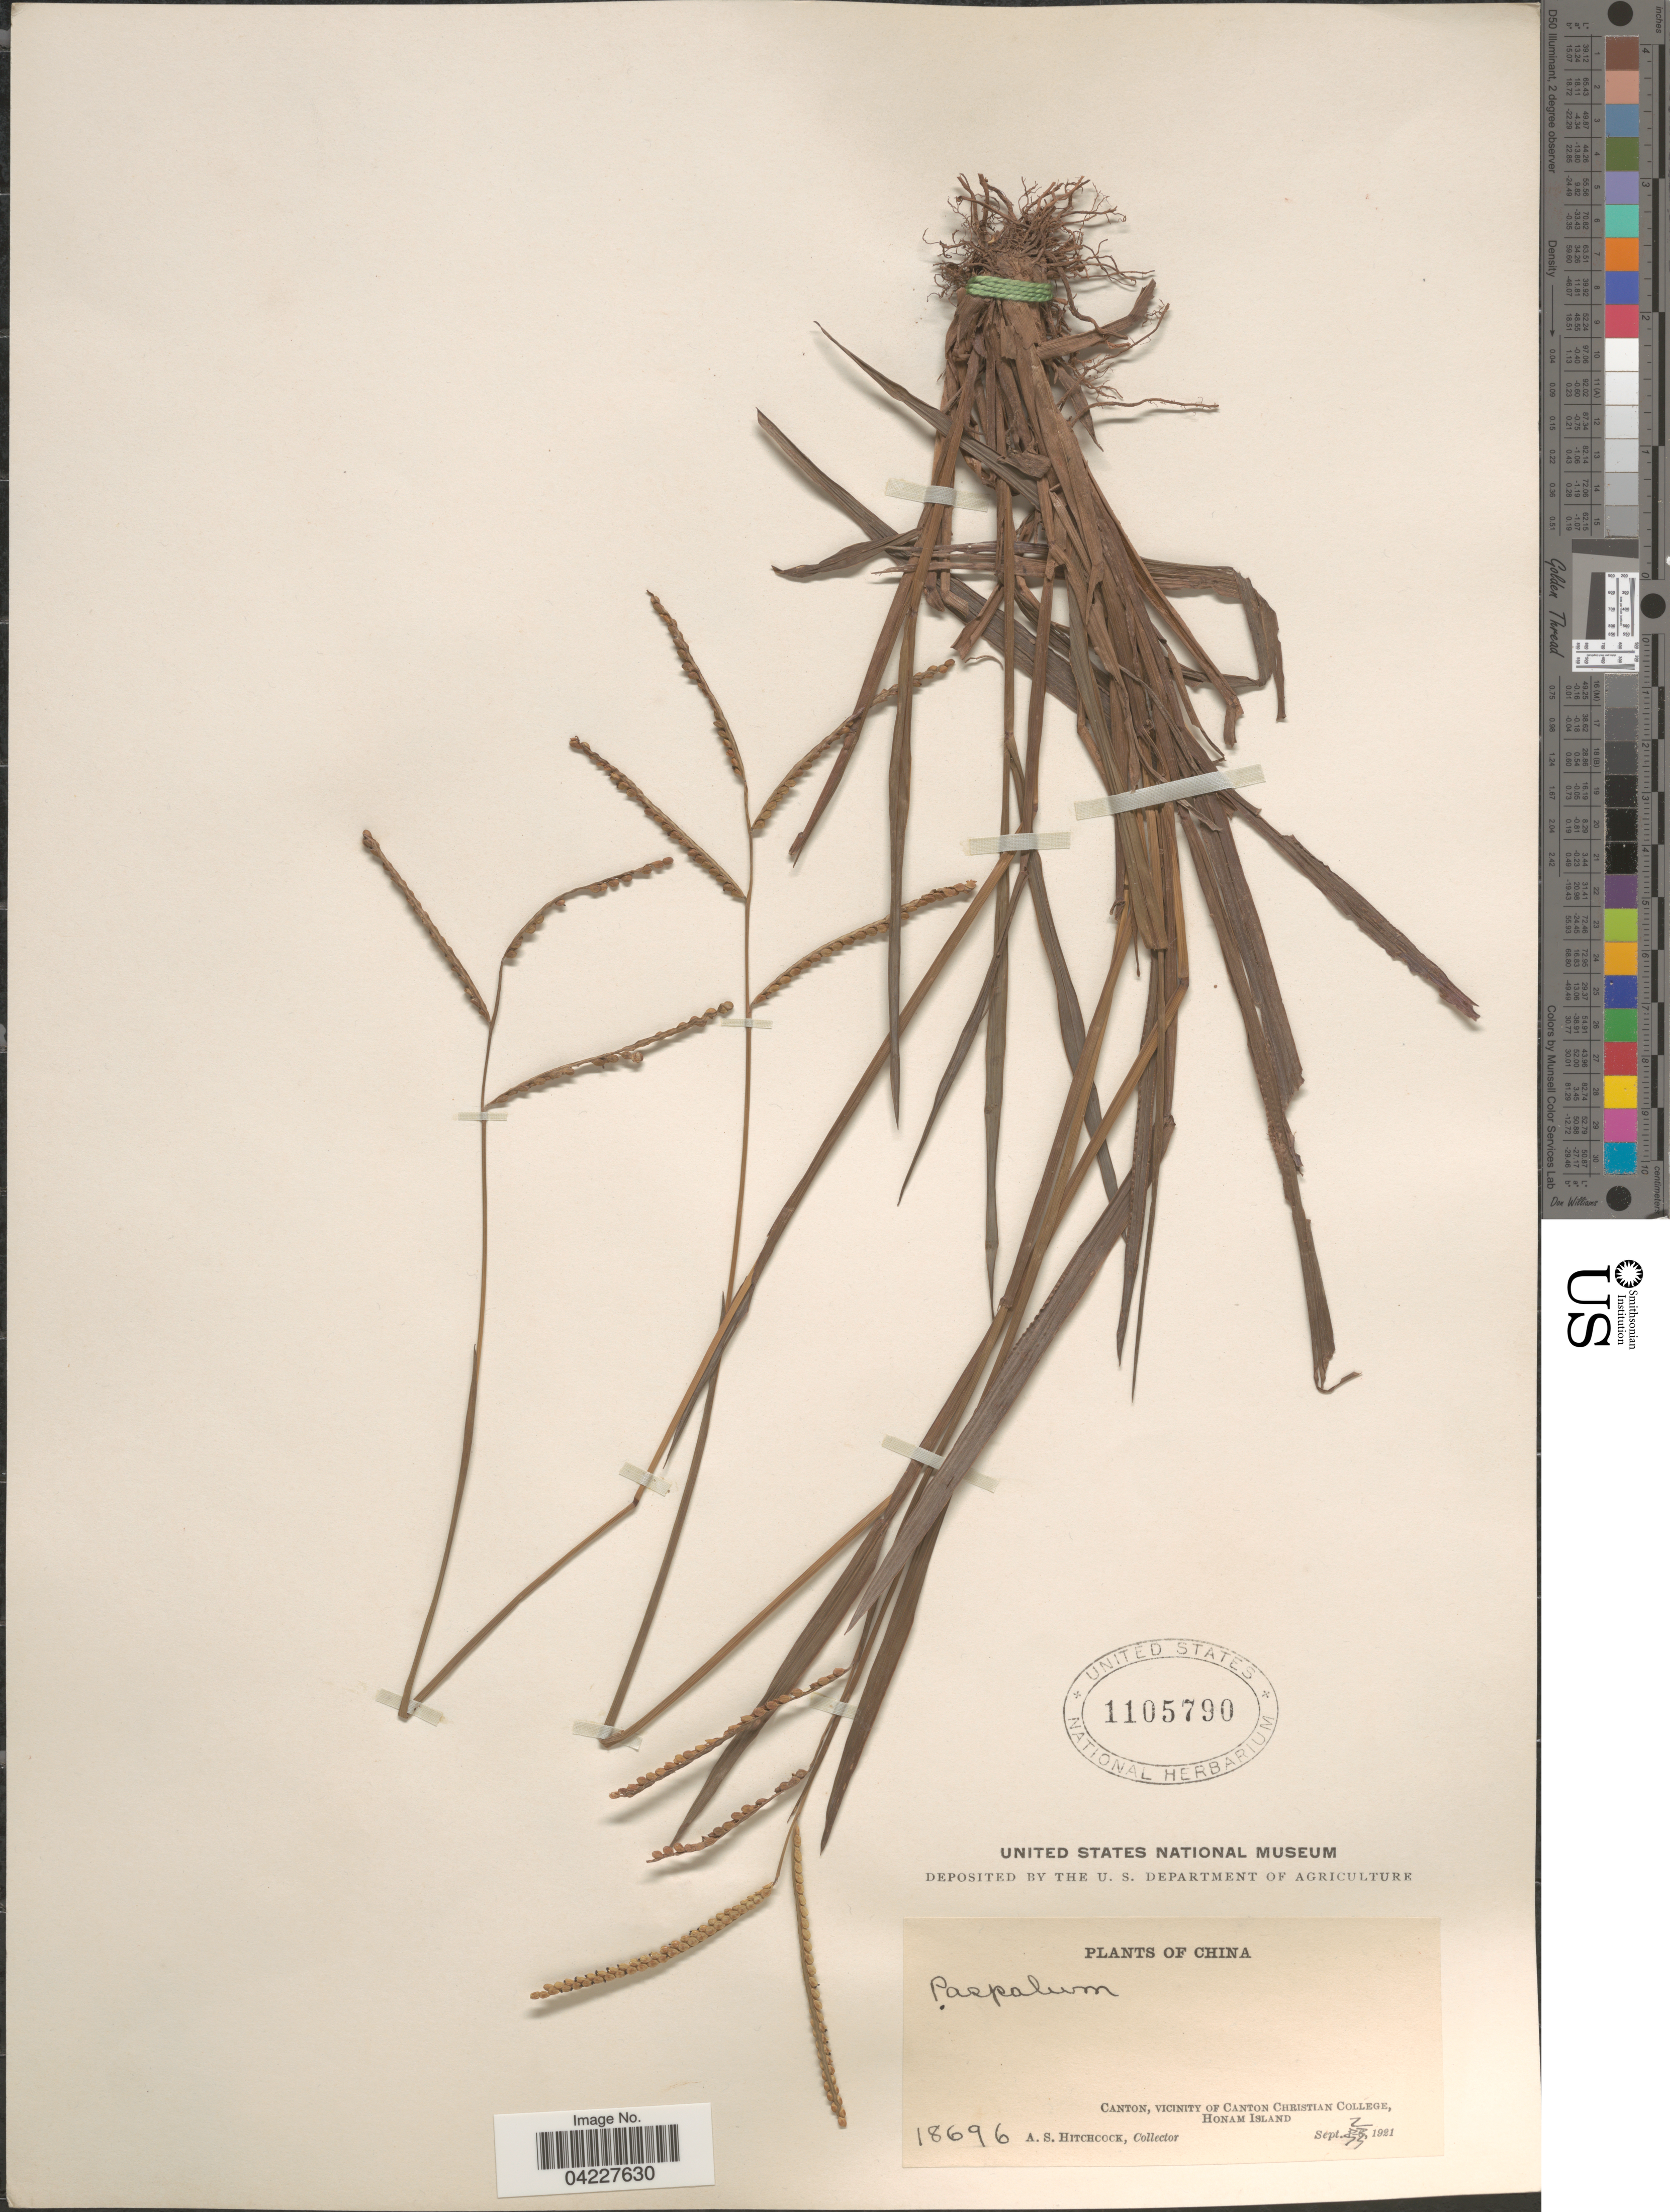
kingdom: Plantae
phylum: Tracheophyta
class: Liliopsida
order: Poales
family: Poaceae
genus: Paspalum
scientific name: Paspalum scrobiculatum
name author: L.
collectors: A. S. Hitchcock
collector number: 18696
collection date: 1921-09-02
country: China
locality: Canton, Vicinity Of Canton Christian College, Honam Island.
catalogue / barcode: US 1105790